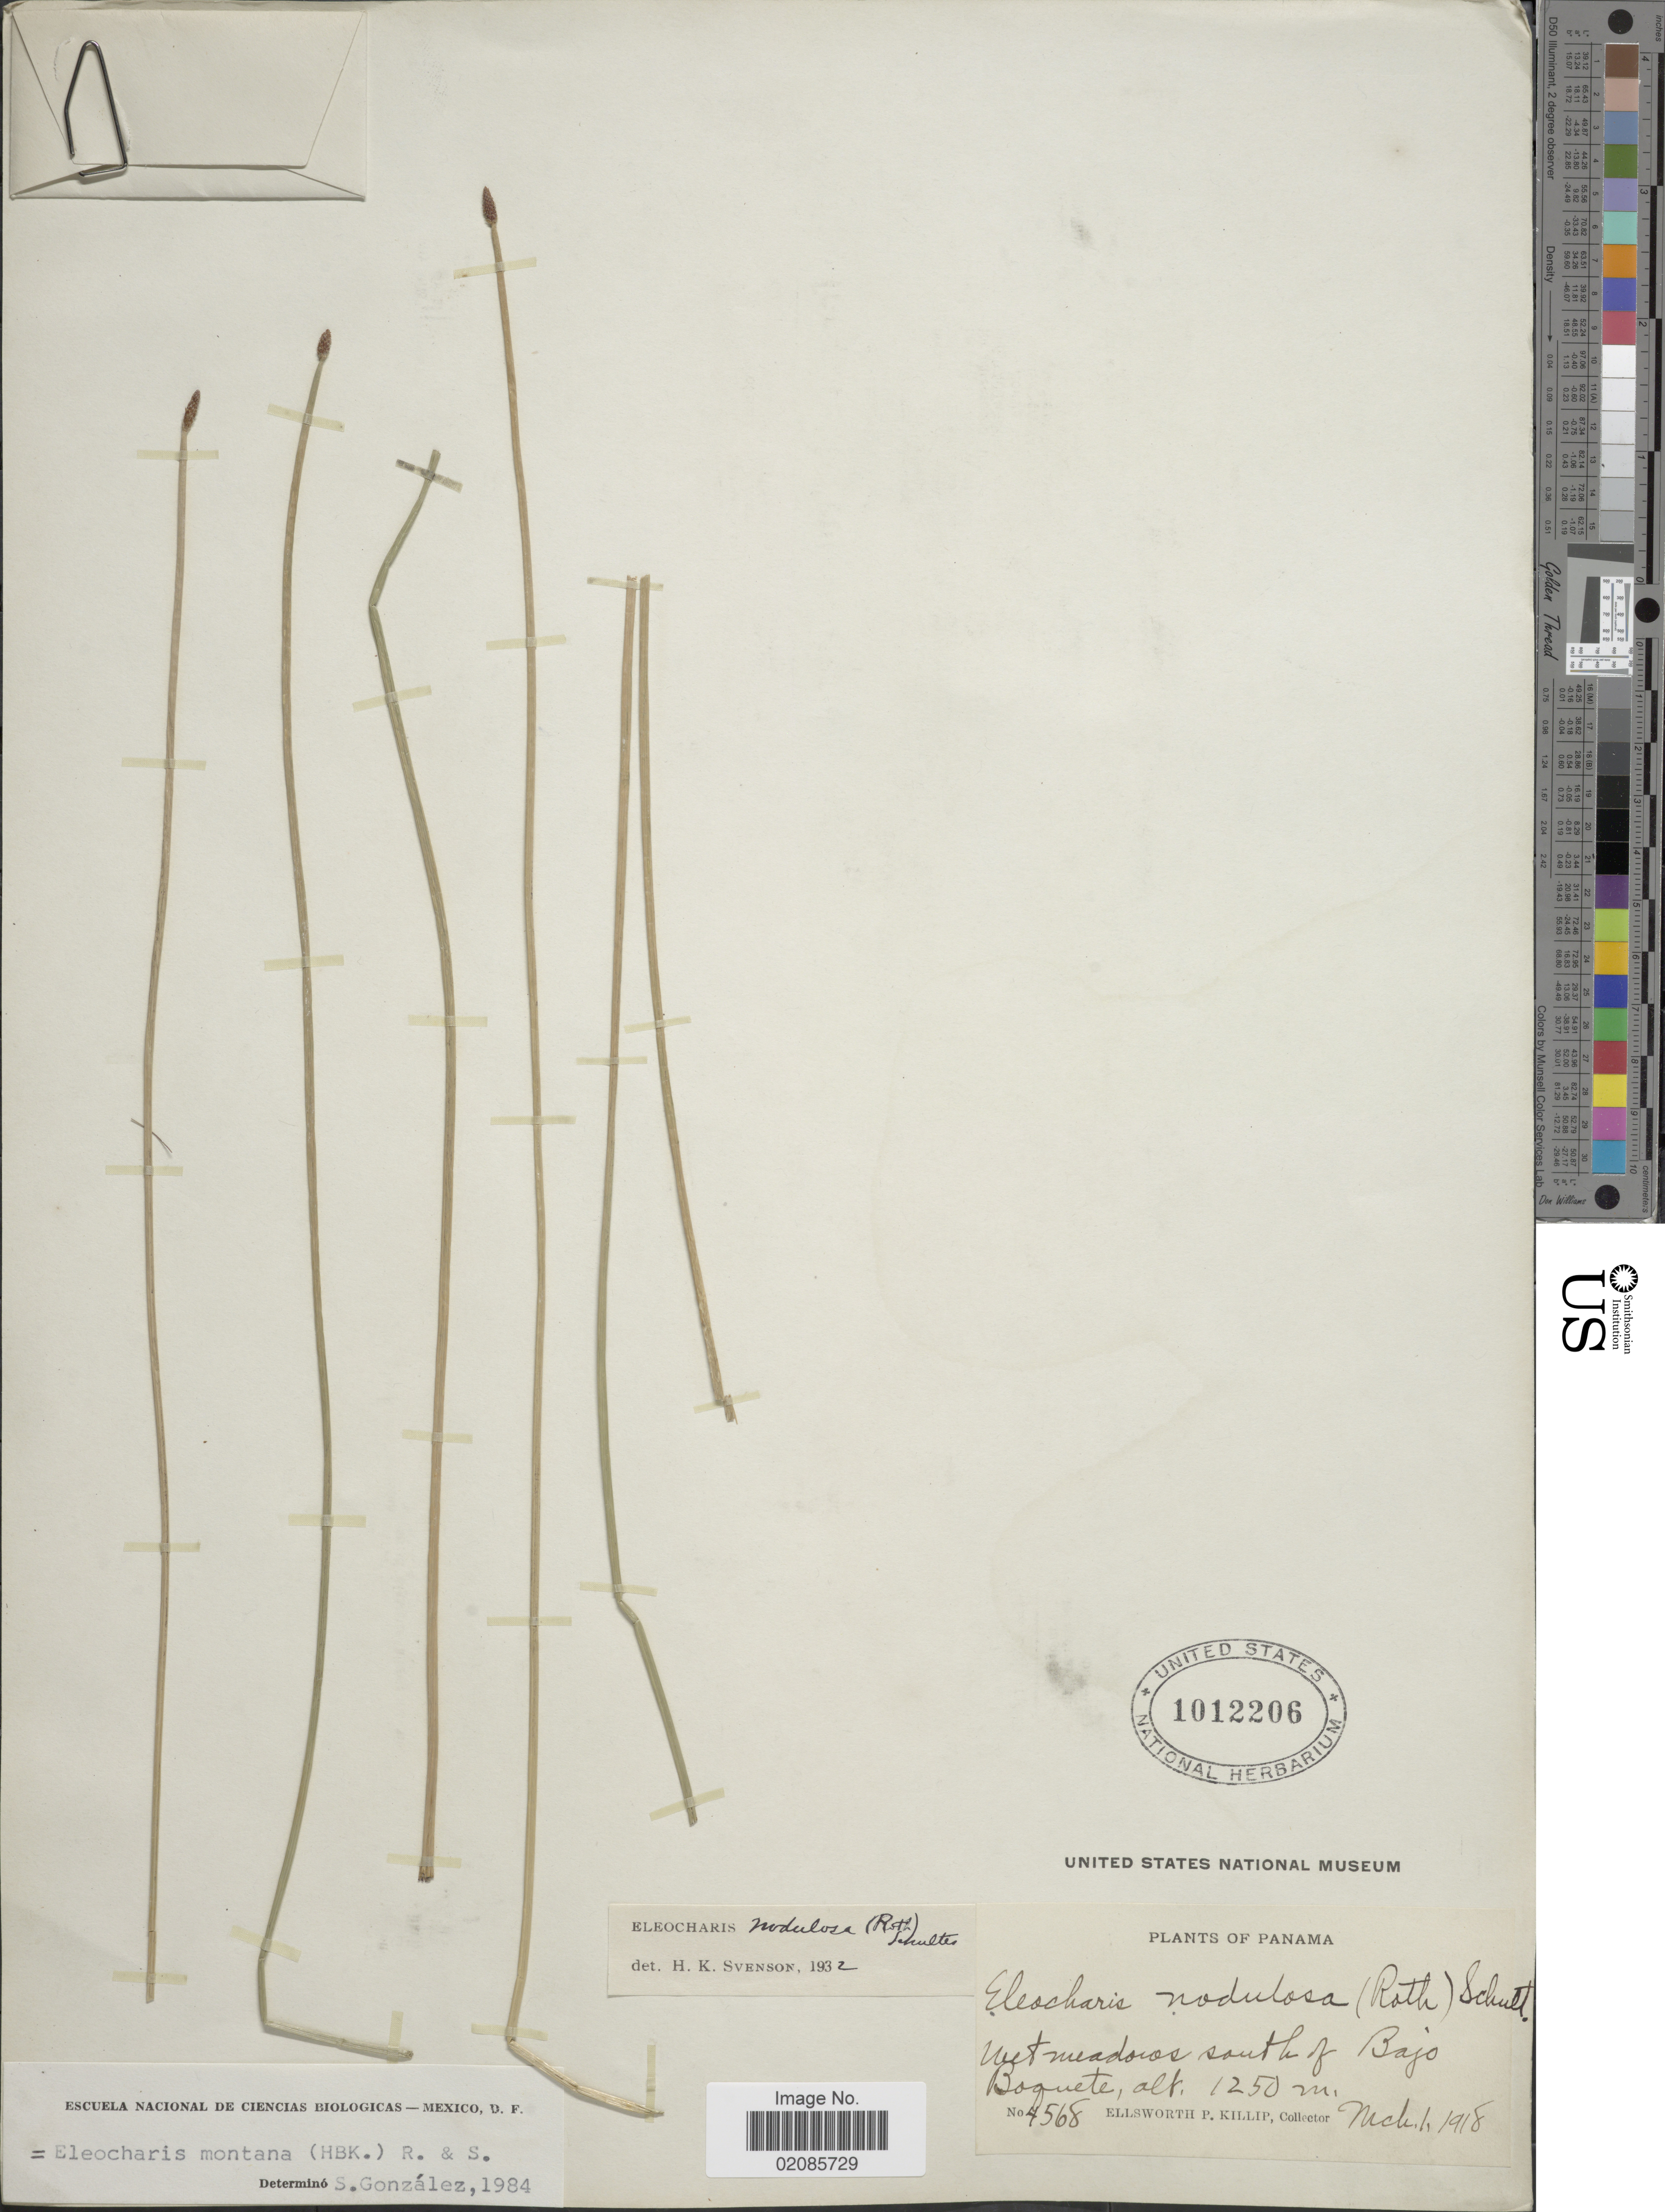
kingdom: Plantae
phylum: Tracheophyta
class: Liliopsida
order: Poales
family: Cyperaceae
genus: Eleocharis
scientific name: Eleocharis montana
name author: (Kunth) Roem. & Schult.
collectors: E. P. Killip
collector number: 4568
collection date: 1918-03-01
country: Panama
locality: Wet meadows south of Bajo Boquete.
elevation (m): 1250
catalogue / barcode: US 1012206